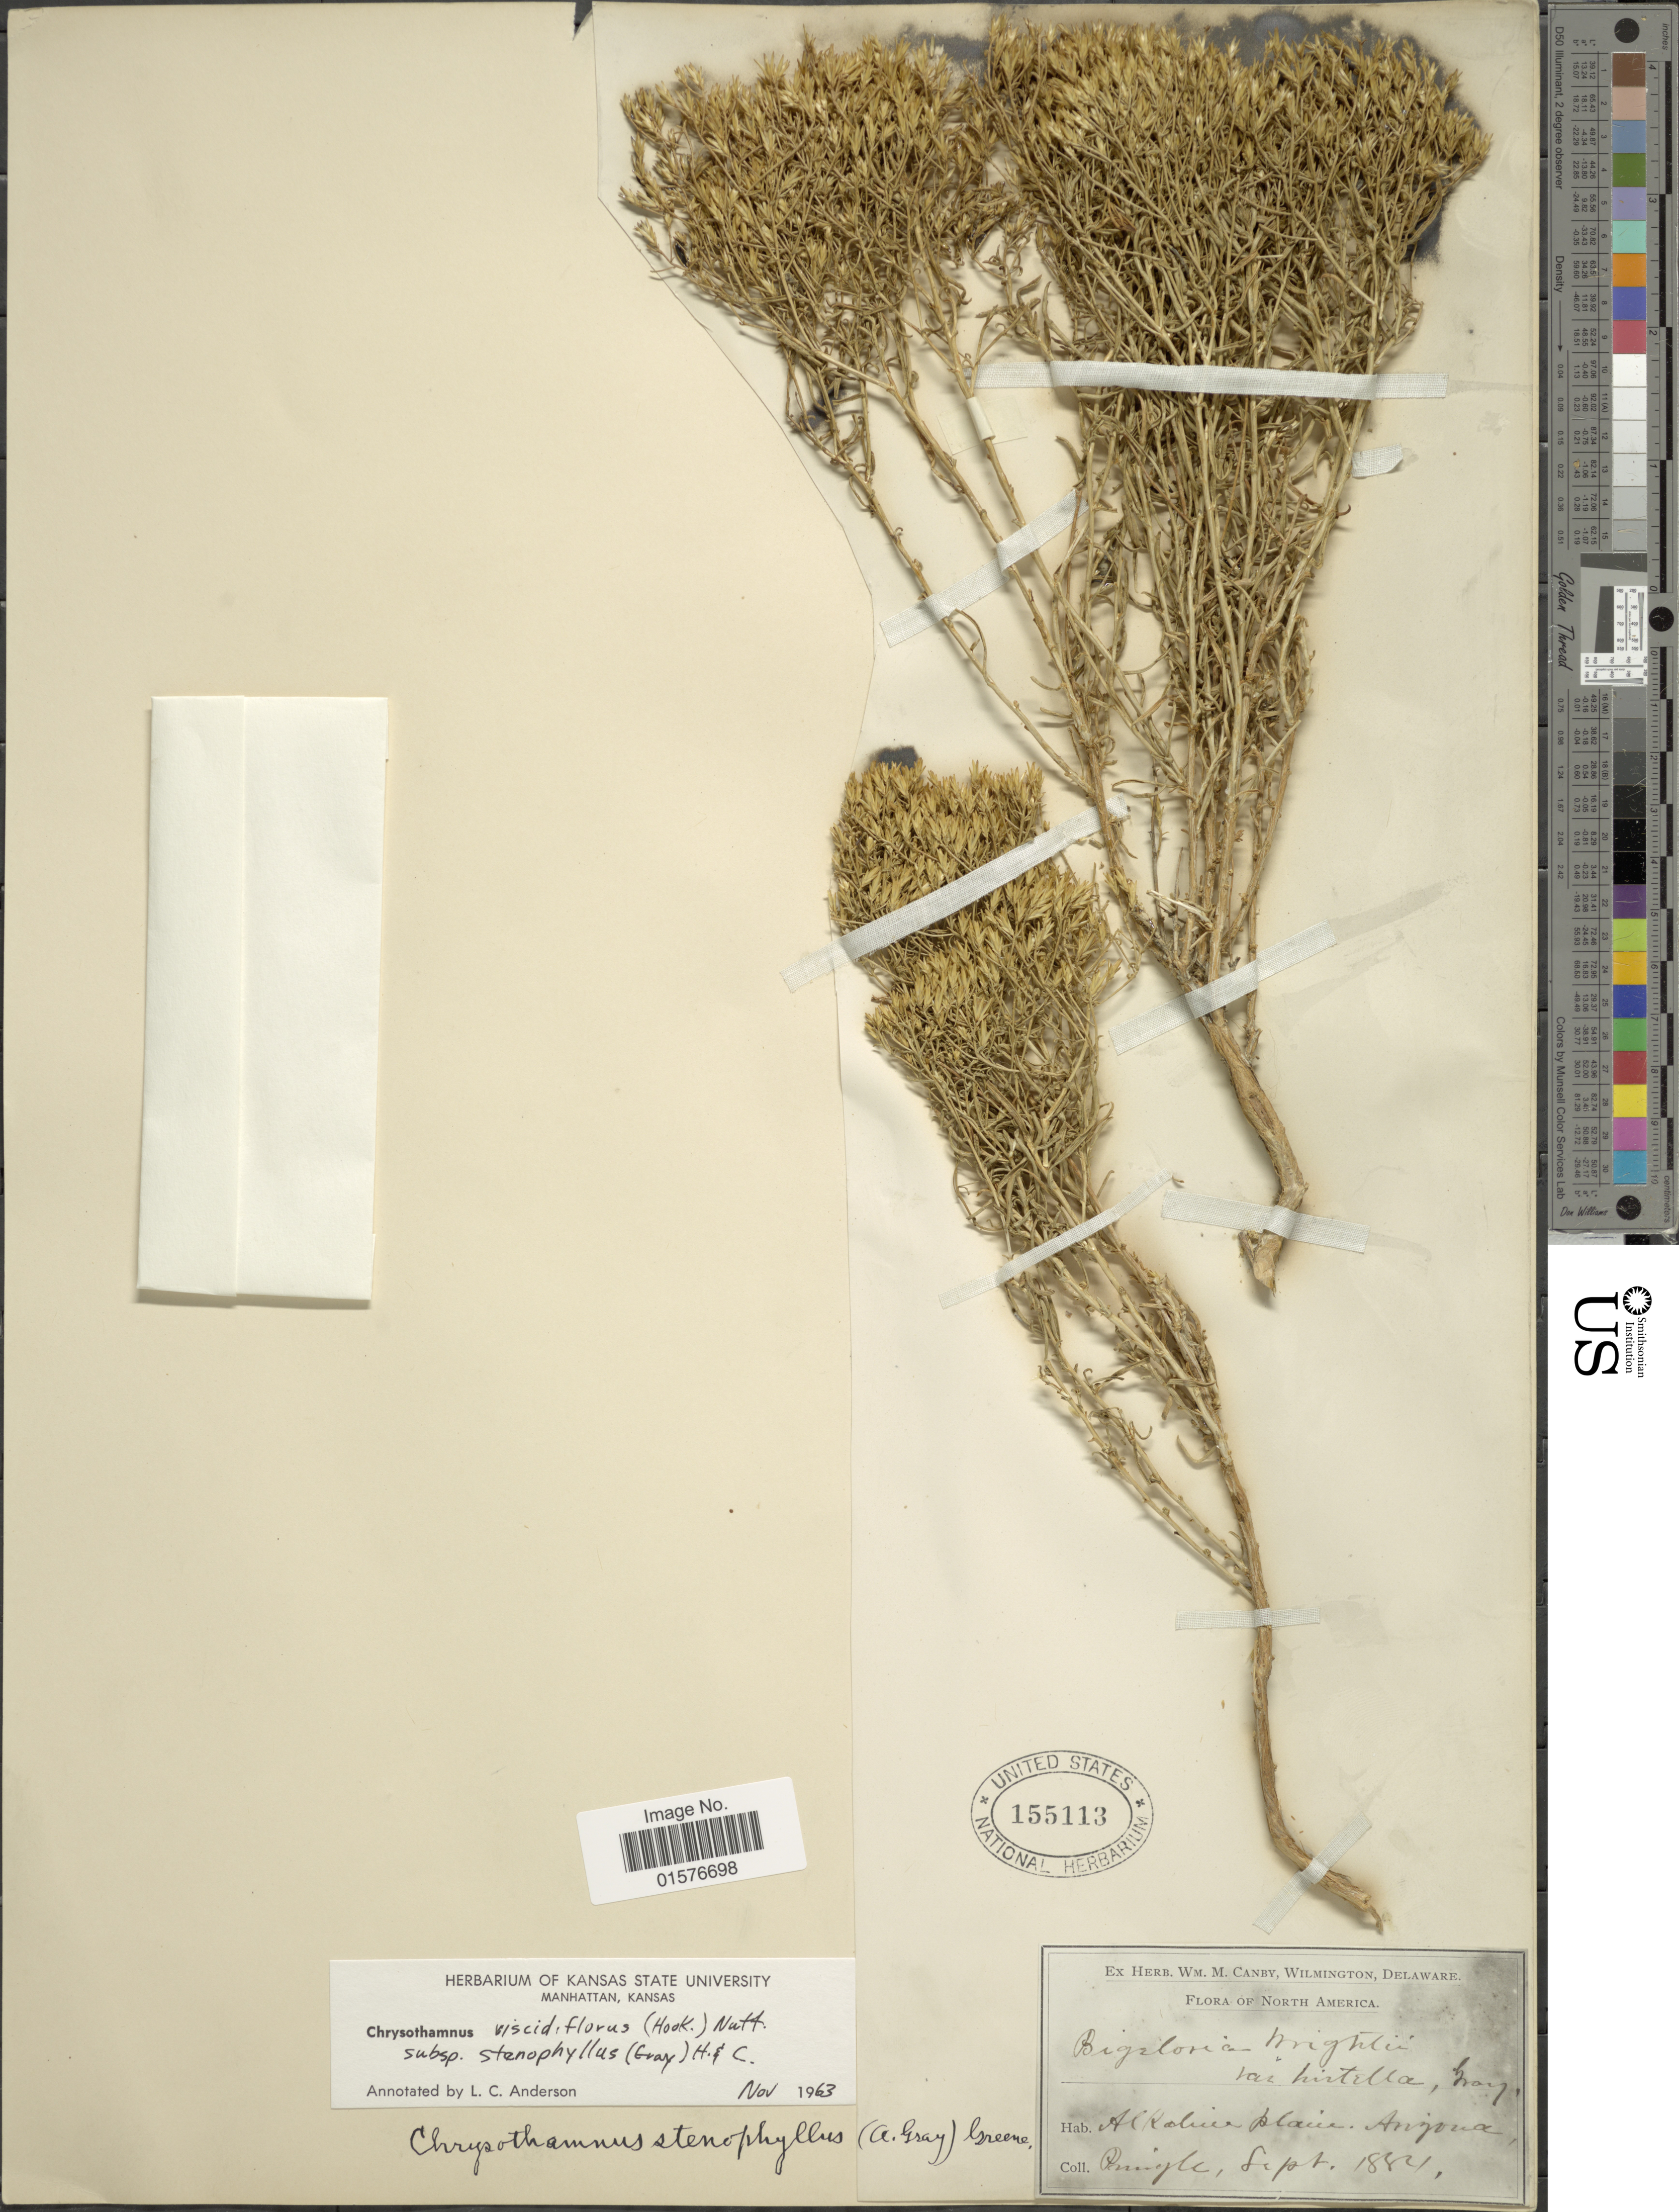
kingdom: Plantae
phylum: Tracheophyta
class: Magnoliopsida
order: Asterales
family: Asteraceae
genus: Chrysothamnus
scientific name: Chrysothamnus viscidiflorus subsp. stenophyllus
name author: (A. Gray) H.M. Hall & Clem.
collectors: -- Pringle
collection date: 1884-09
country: United States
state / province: Arizona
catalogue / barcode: US 155113